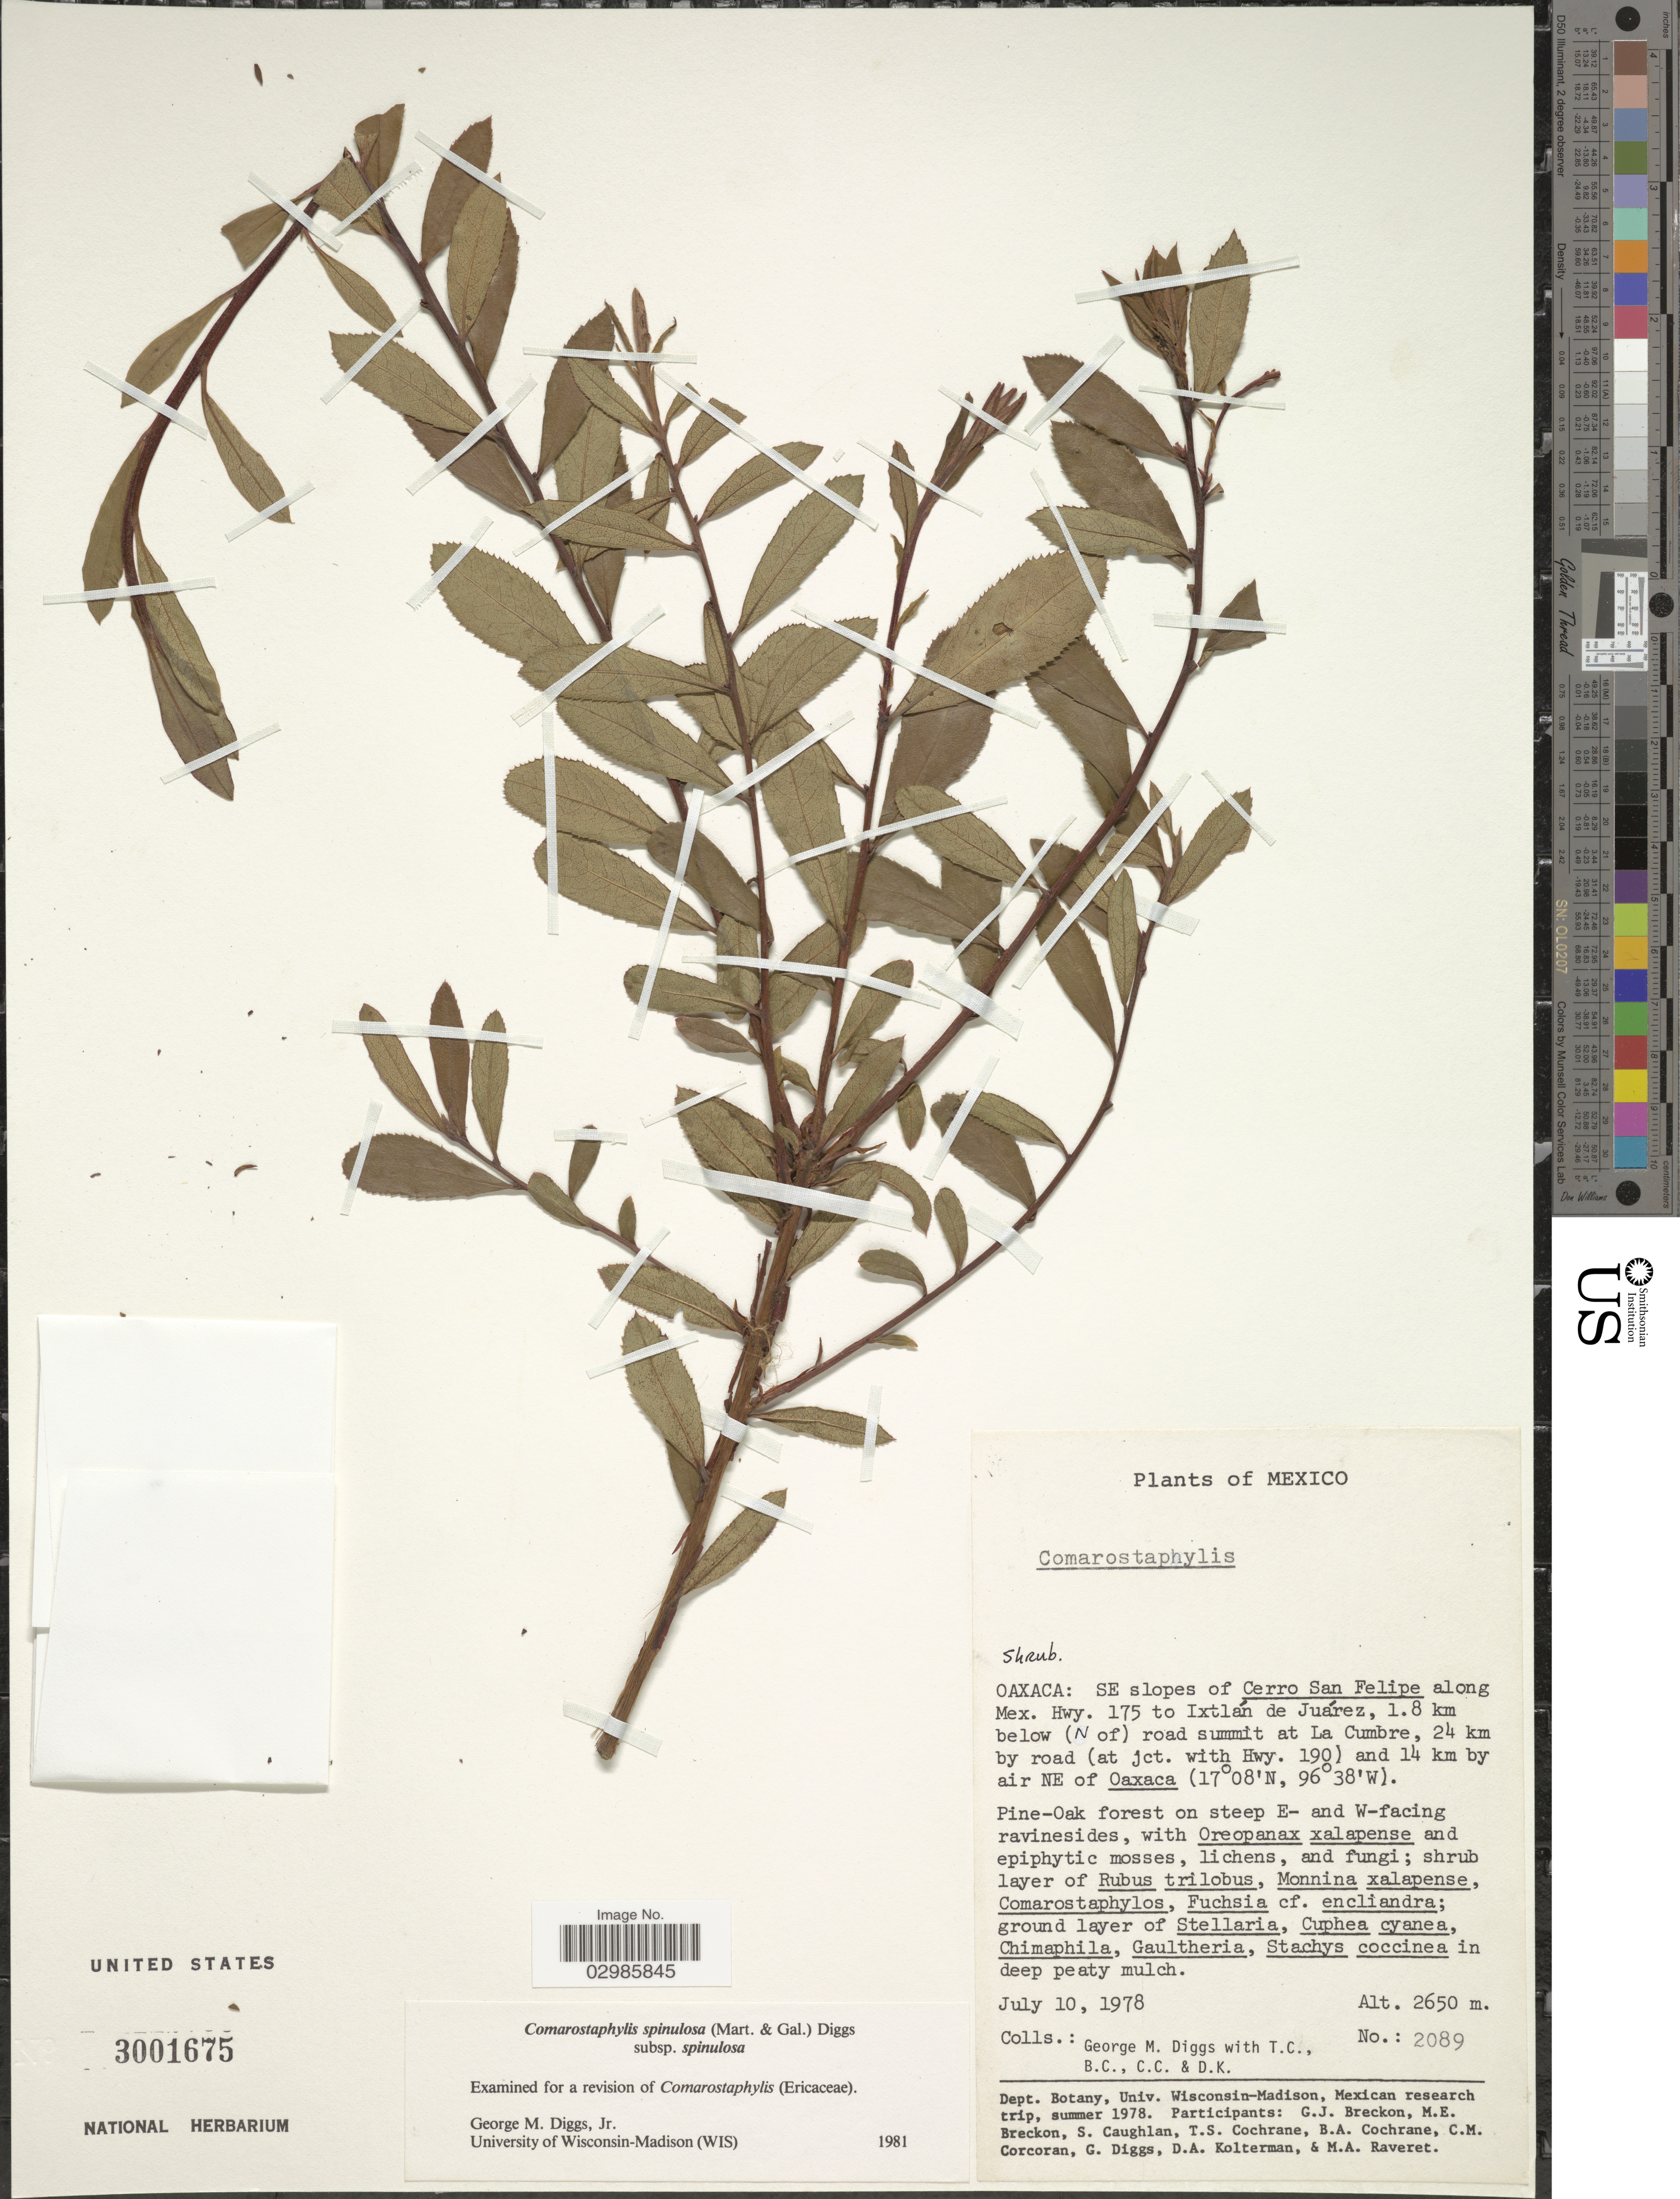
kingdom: Plantae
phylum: Tracheophyta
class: Magnoliopsida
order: Ericales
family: Ericaceae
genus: Comarostaphylis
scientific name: Comarostaphylis spinulosa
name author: (M. Martens & Galeotti) Diggs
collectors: G. Diggs, T. S. Cochrane, B. Cochrane, C. Corcoran & et al.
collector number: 2089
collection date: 1978-07-10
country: Mexico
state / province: Oaxaca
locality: SE slopes of Cerro San Felipe along Mex. Hwy. 175 to Ixtlán de Juárez, 1.8 km below (N of) road summit at La Cumbre, 24 km by road (at jct. with Hwy. 190) and 14 km by air NE of Oaxaca.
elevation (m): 2650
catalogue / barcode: US 3001675